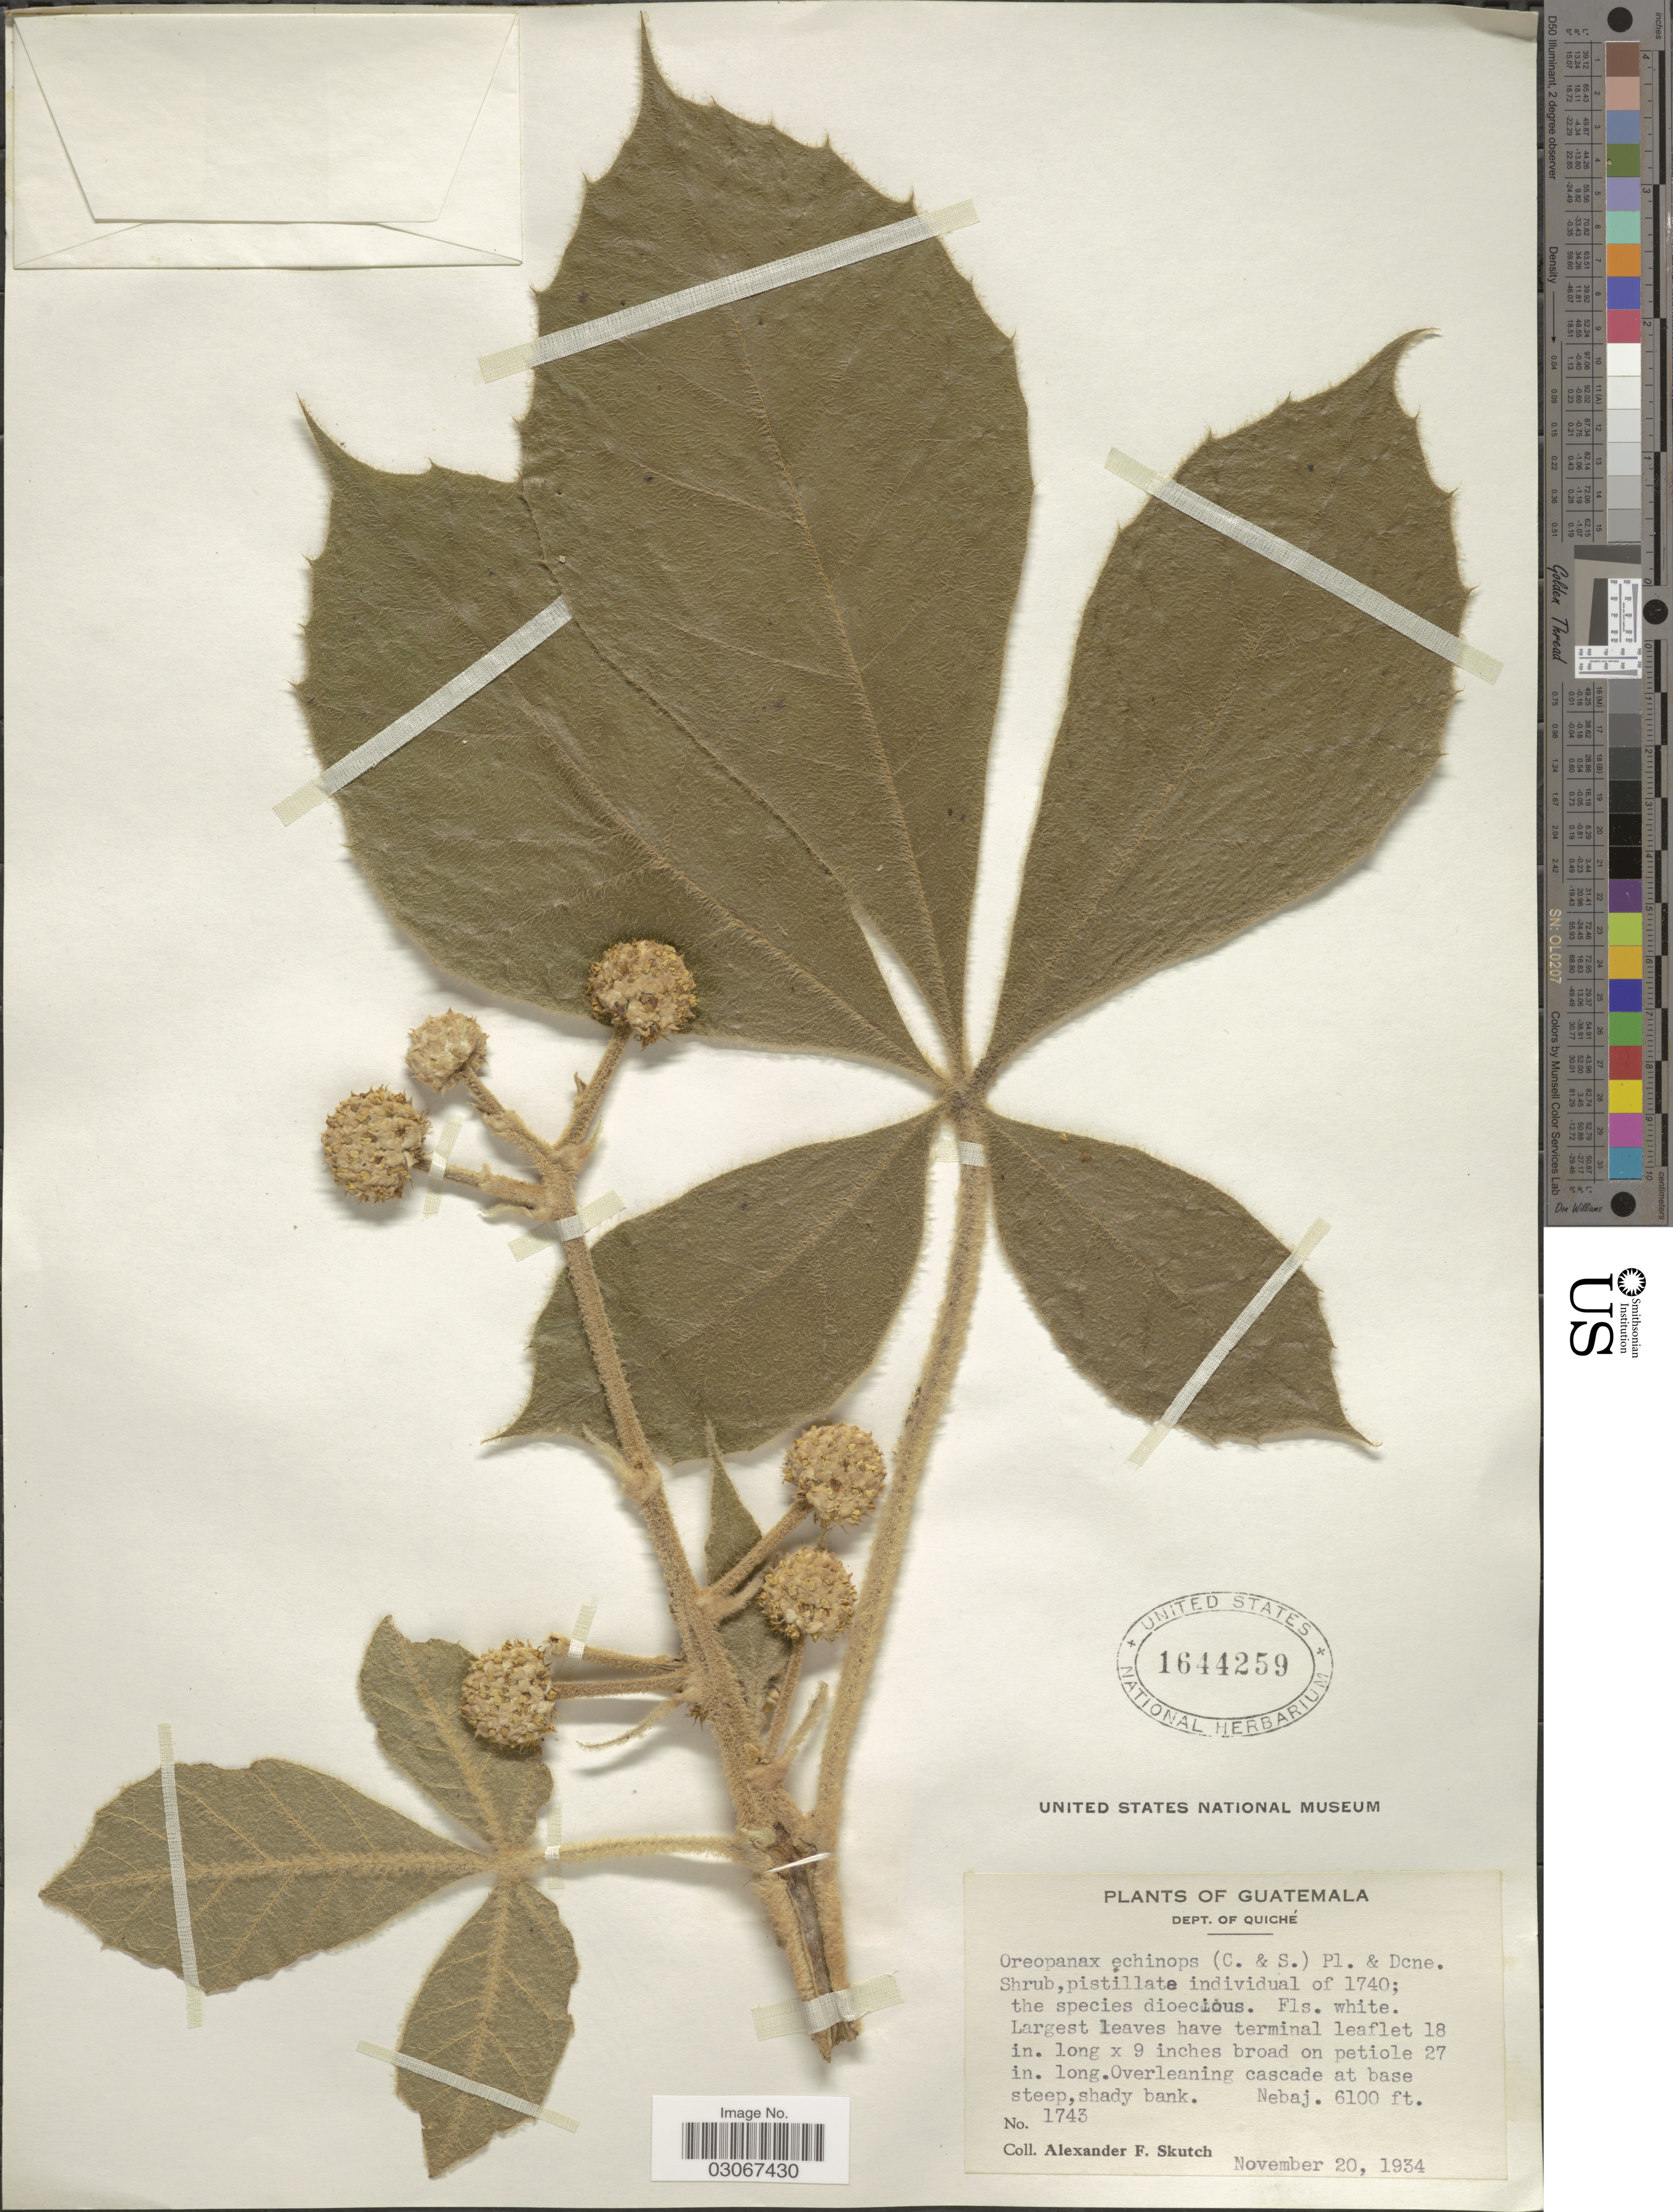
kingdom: Plantae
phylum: Tracheophyta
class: Magnoliopsida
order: Apiales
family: Araliaceae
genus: Oreopanax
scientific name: Oreopanax echinops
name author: (Schltdl. & Cham.) Decne. & Planch.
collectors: A. F. Skutch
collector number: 1743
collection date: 1934-11-20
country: Guatemala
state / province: El Quiché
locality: Dept. of Quiché, Nebaj.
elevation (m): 1859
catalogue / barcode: US 1644259